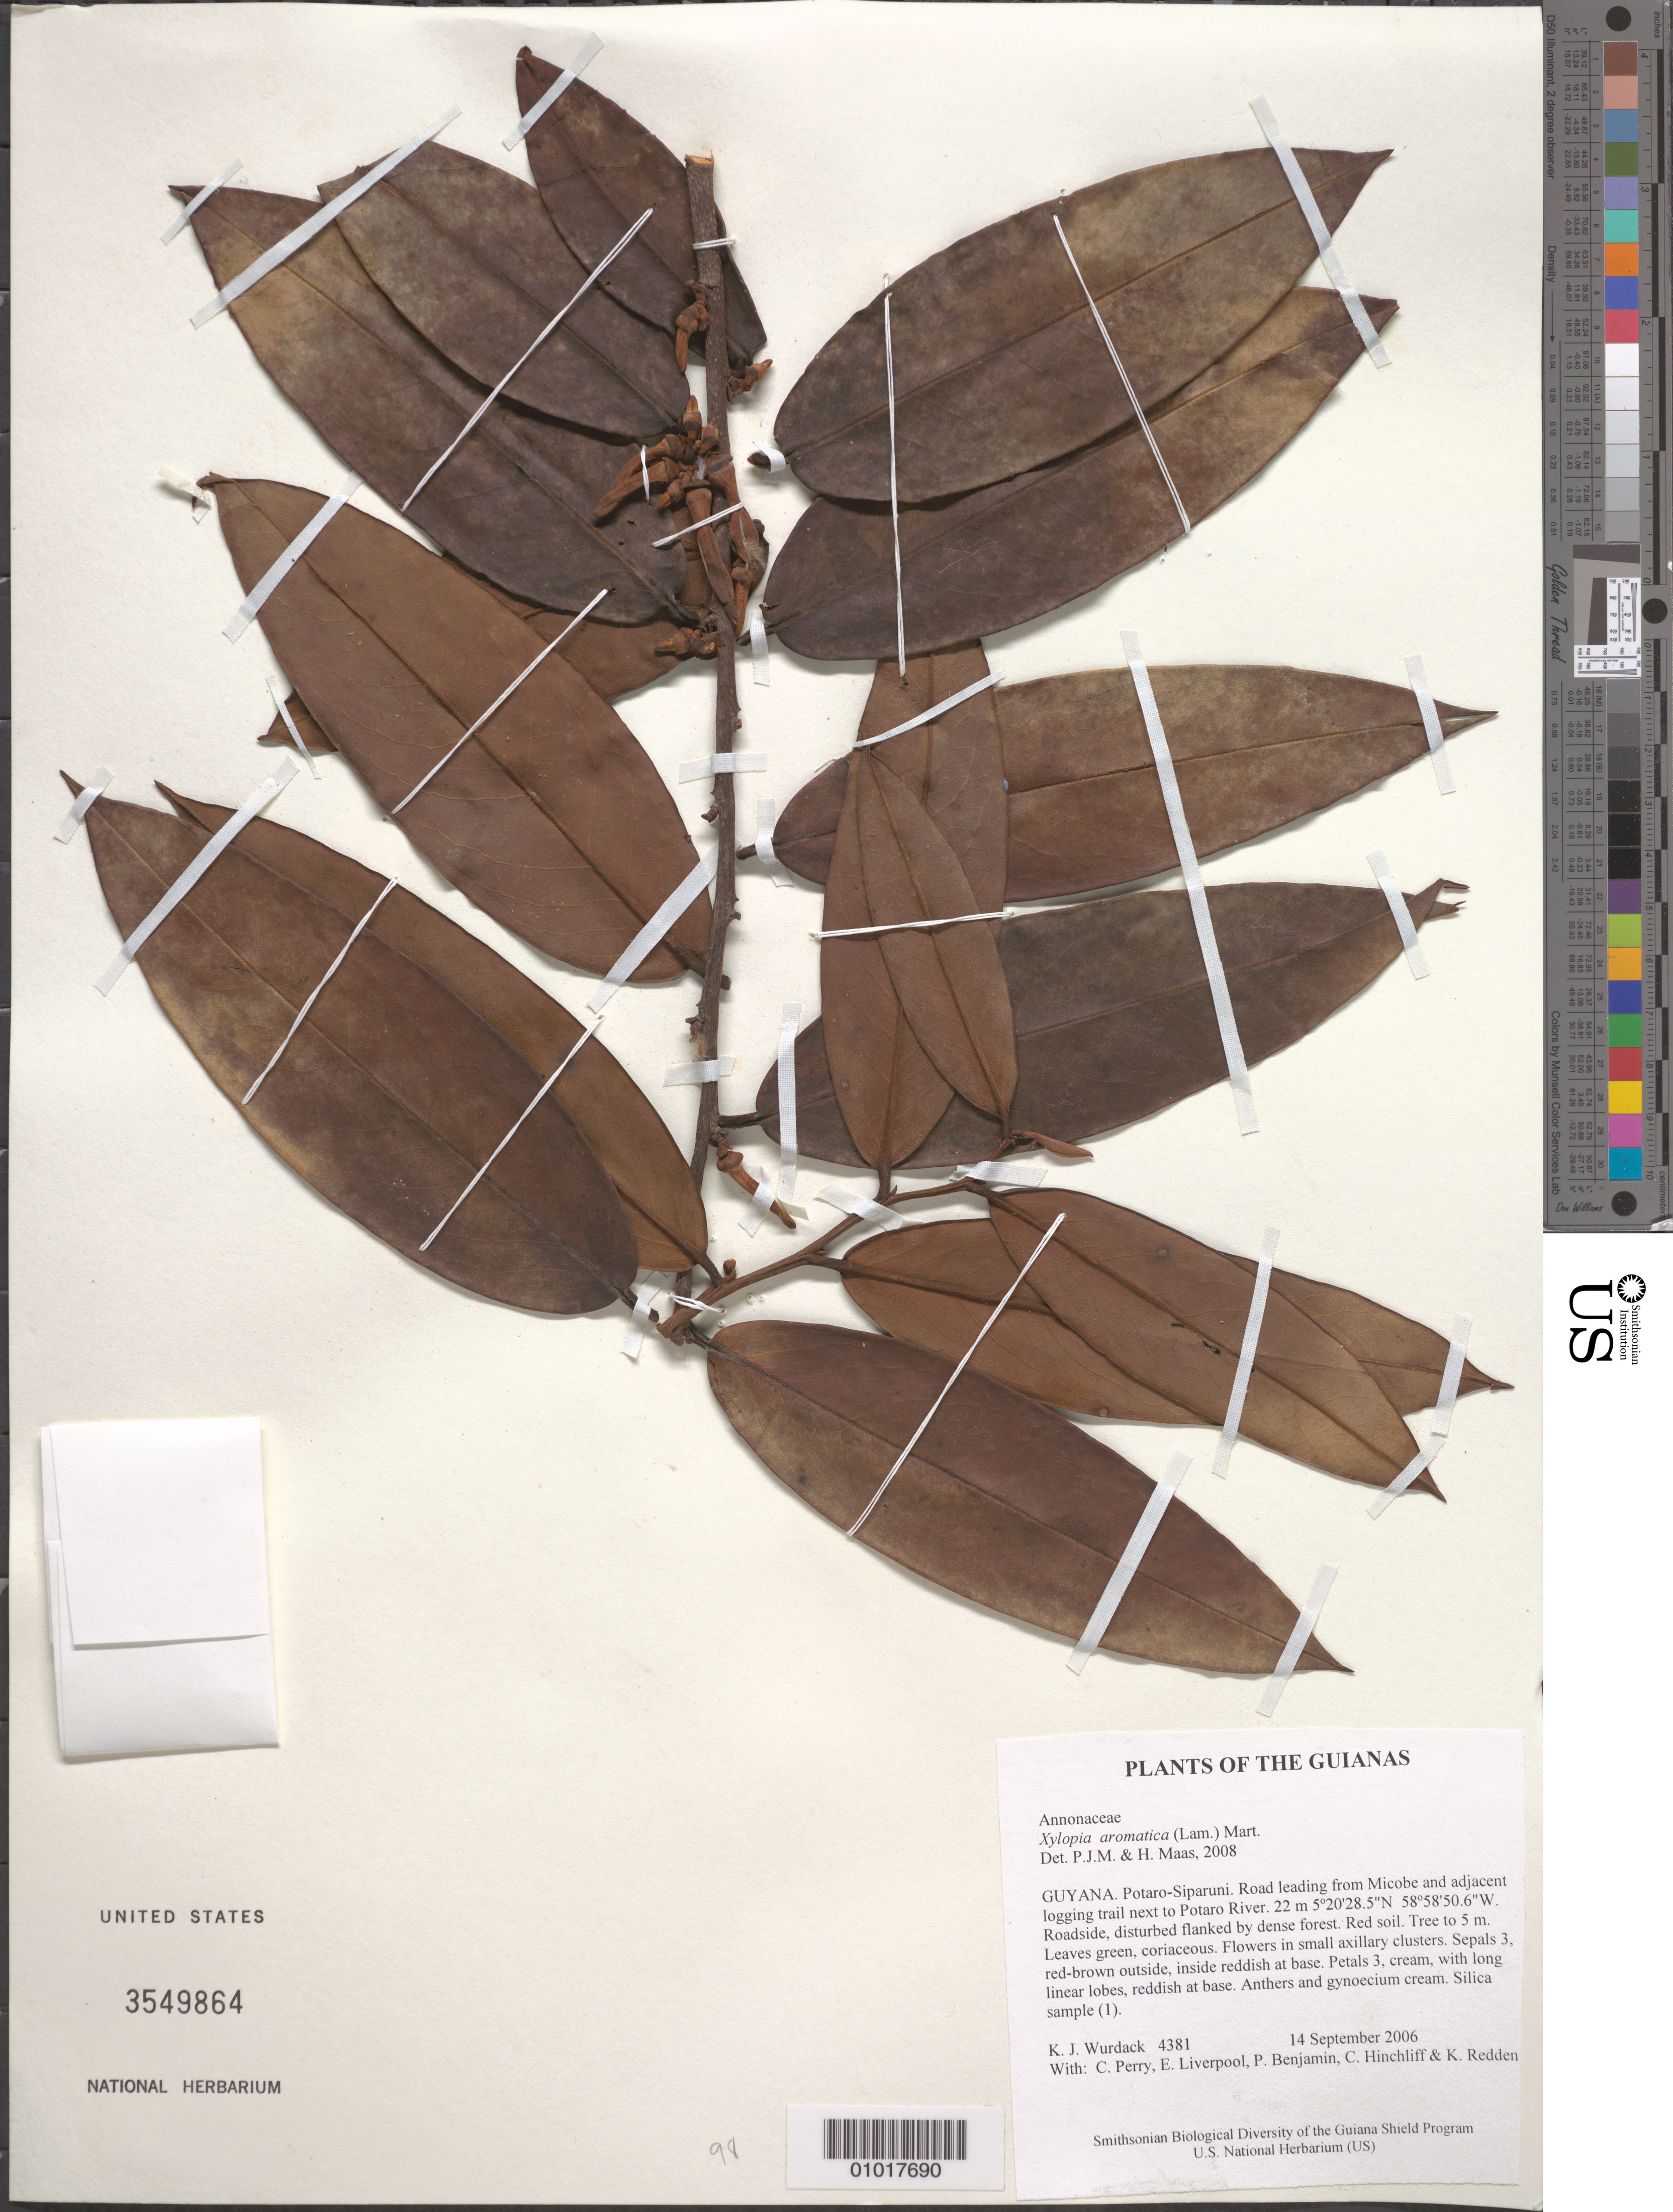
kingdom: Plantae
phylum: Tracheophyta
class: Magnoliopsida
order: Magnoliales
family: Annonaceae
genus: Xylopia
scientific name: Xylopia aromatica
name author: (Lam.) Mart.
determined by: Maas, Paul J.; Maas, H.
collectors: K. Wurdack, C. Perry, E. Liverpool, P. Benjamin, C. E. Hinchliff & K. M. Redden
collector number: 4381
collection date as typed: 14 September 2006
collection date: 2006-09-14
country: Guyana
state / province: Potaro-Siparuni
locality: Road leading from Micobe and adjacent logging trail next to Potaro River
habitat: Roadside, disturbed, flanked by dense forest. Red soil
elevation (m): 22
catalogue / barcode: US 3549864